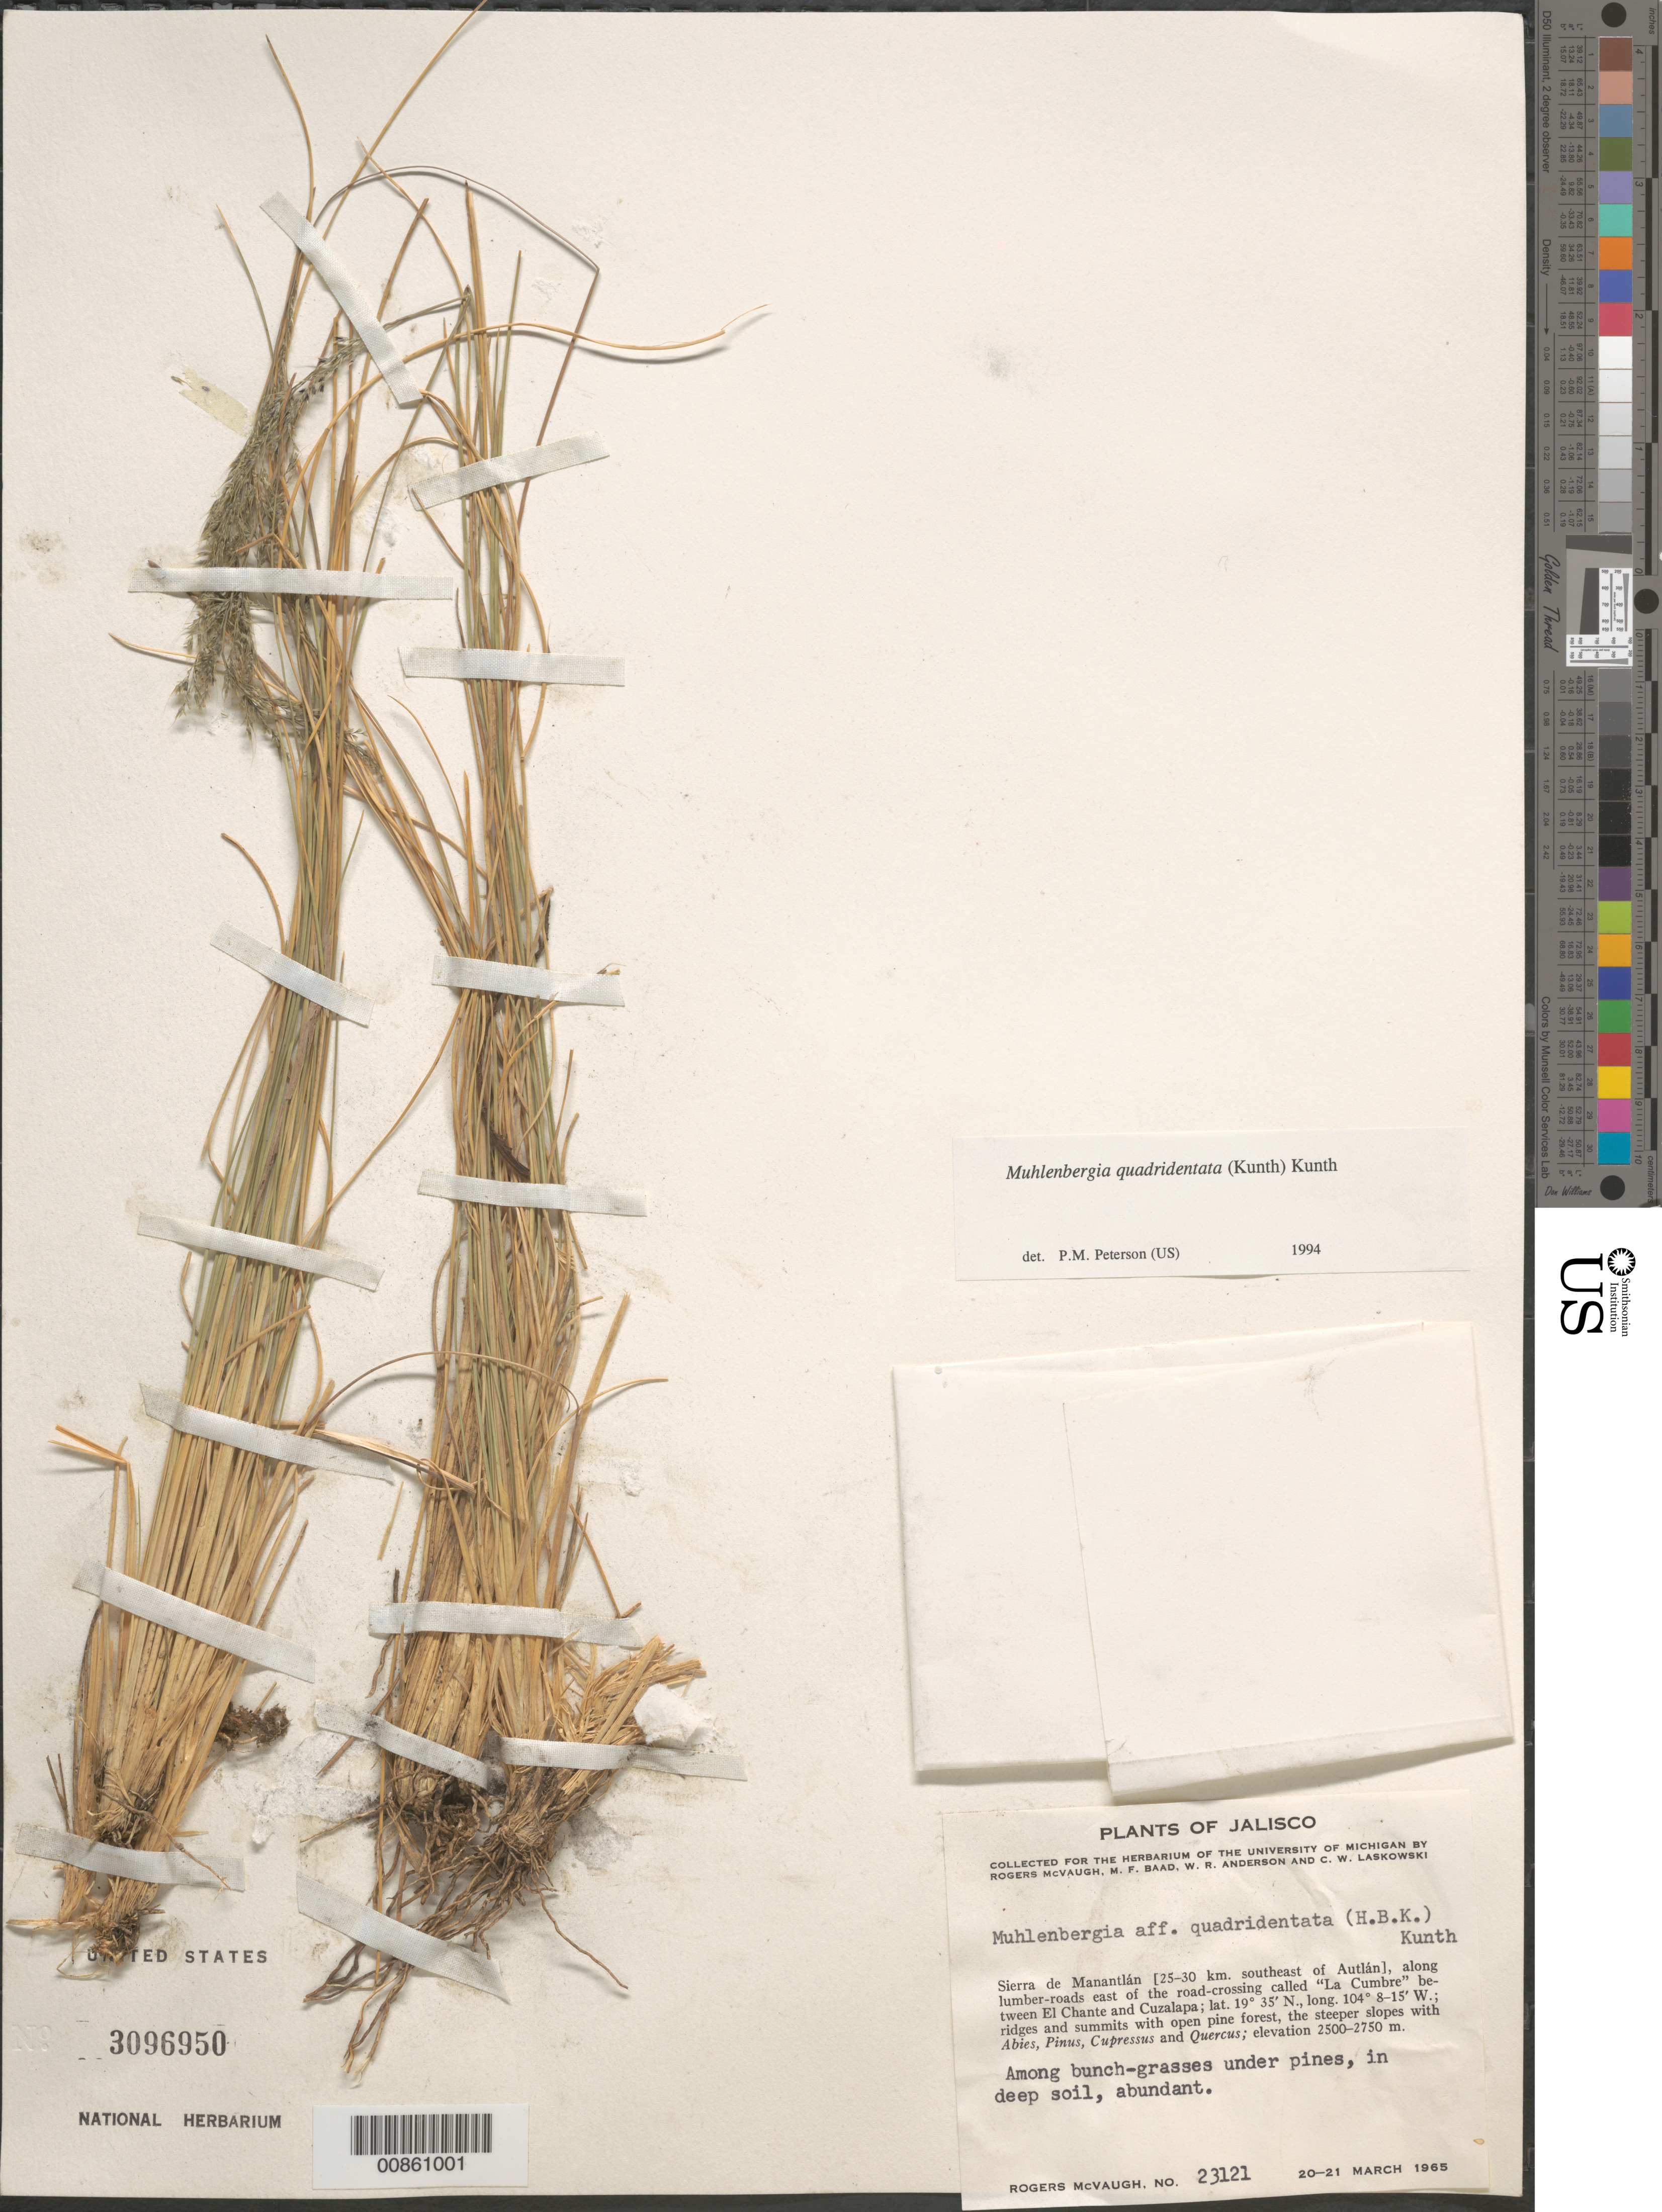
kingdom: Plantae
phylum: Tracheophyta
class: Liliopsida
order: Poales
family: Poaceae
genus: Muhlenbergia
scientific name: Muhlenbergia purpusii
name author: Mez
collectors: R. McVaugh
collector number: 23121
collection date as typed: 20 Mar 1965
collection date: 1965-03-20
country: Mexico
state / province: Jalisco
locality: Sierra de Manantlan, 25-30 km SE of Autlan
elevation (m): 2750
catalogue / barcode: US 3096950